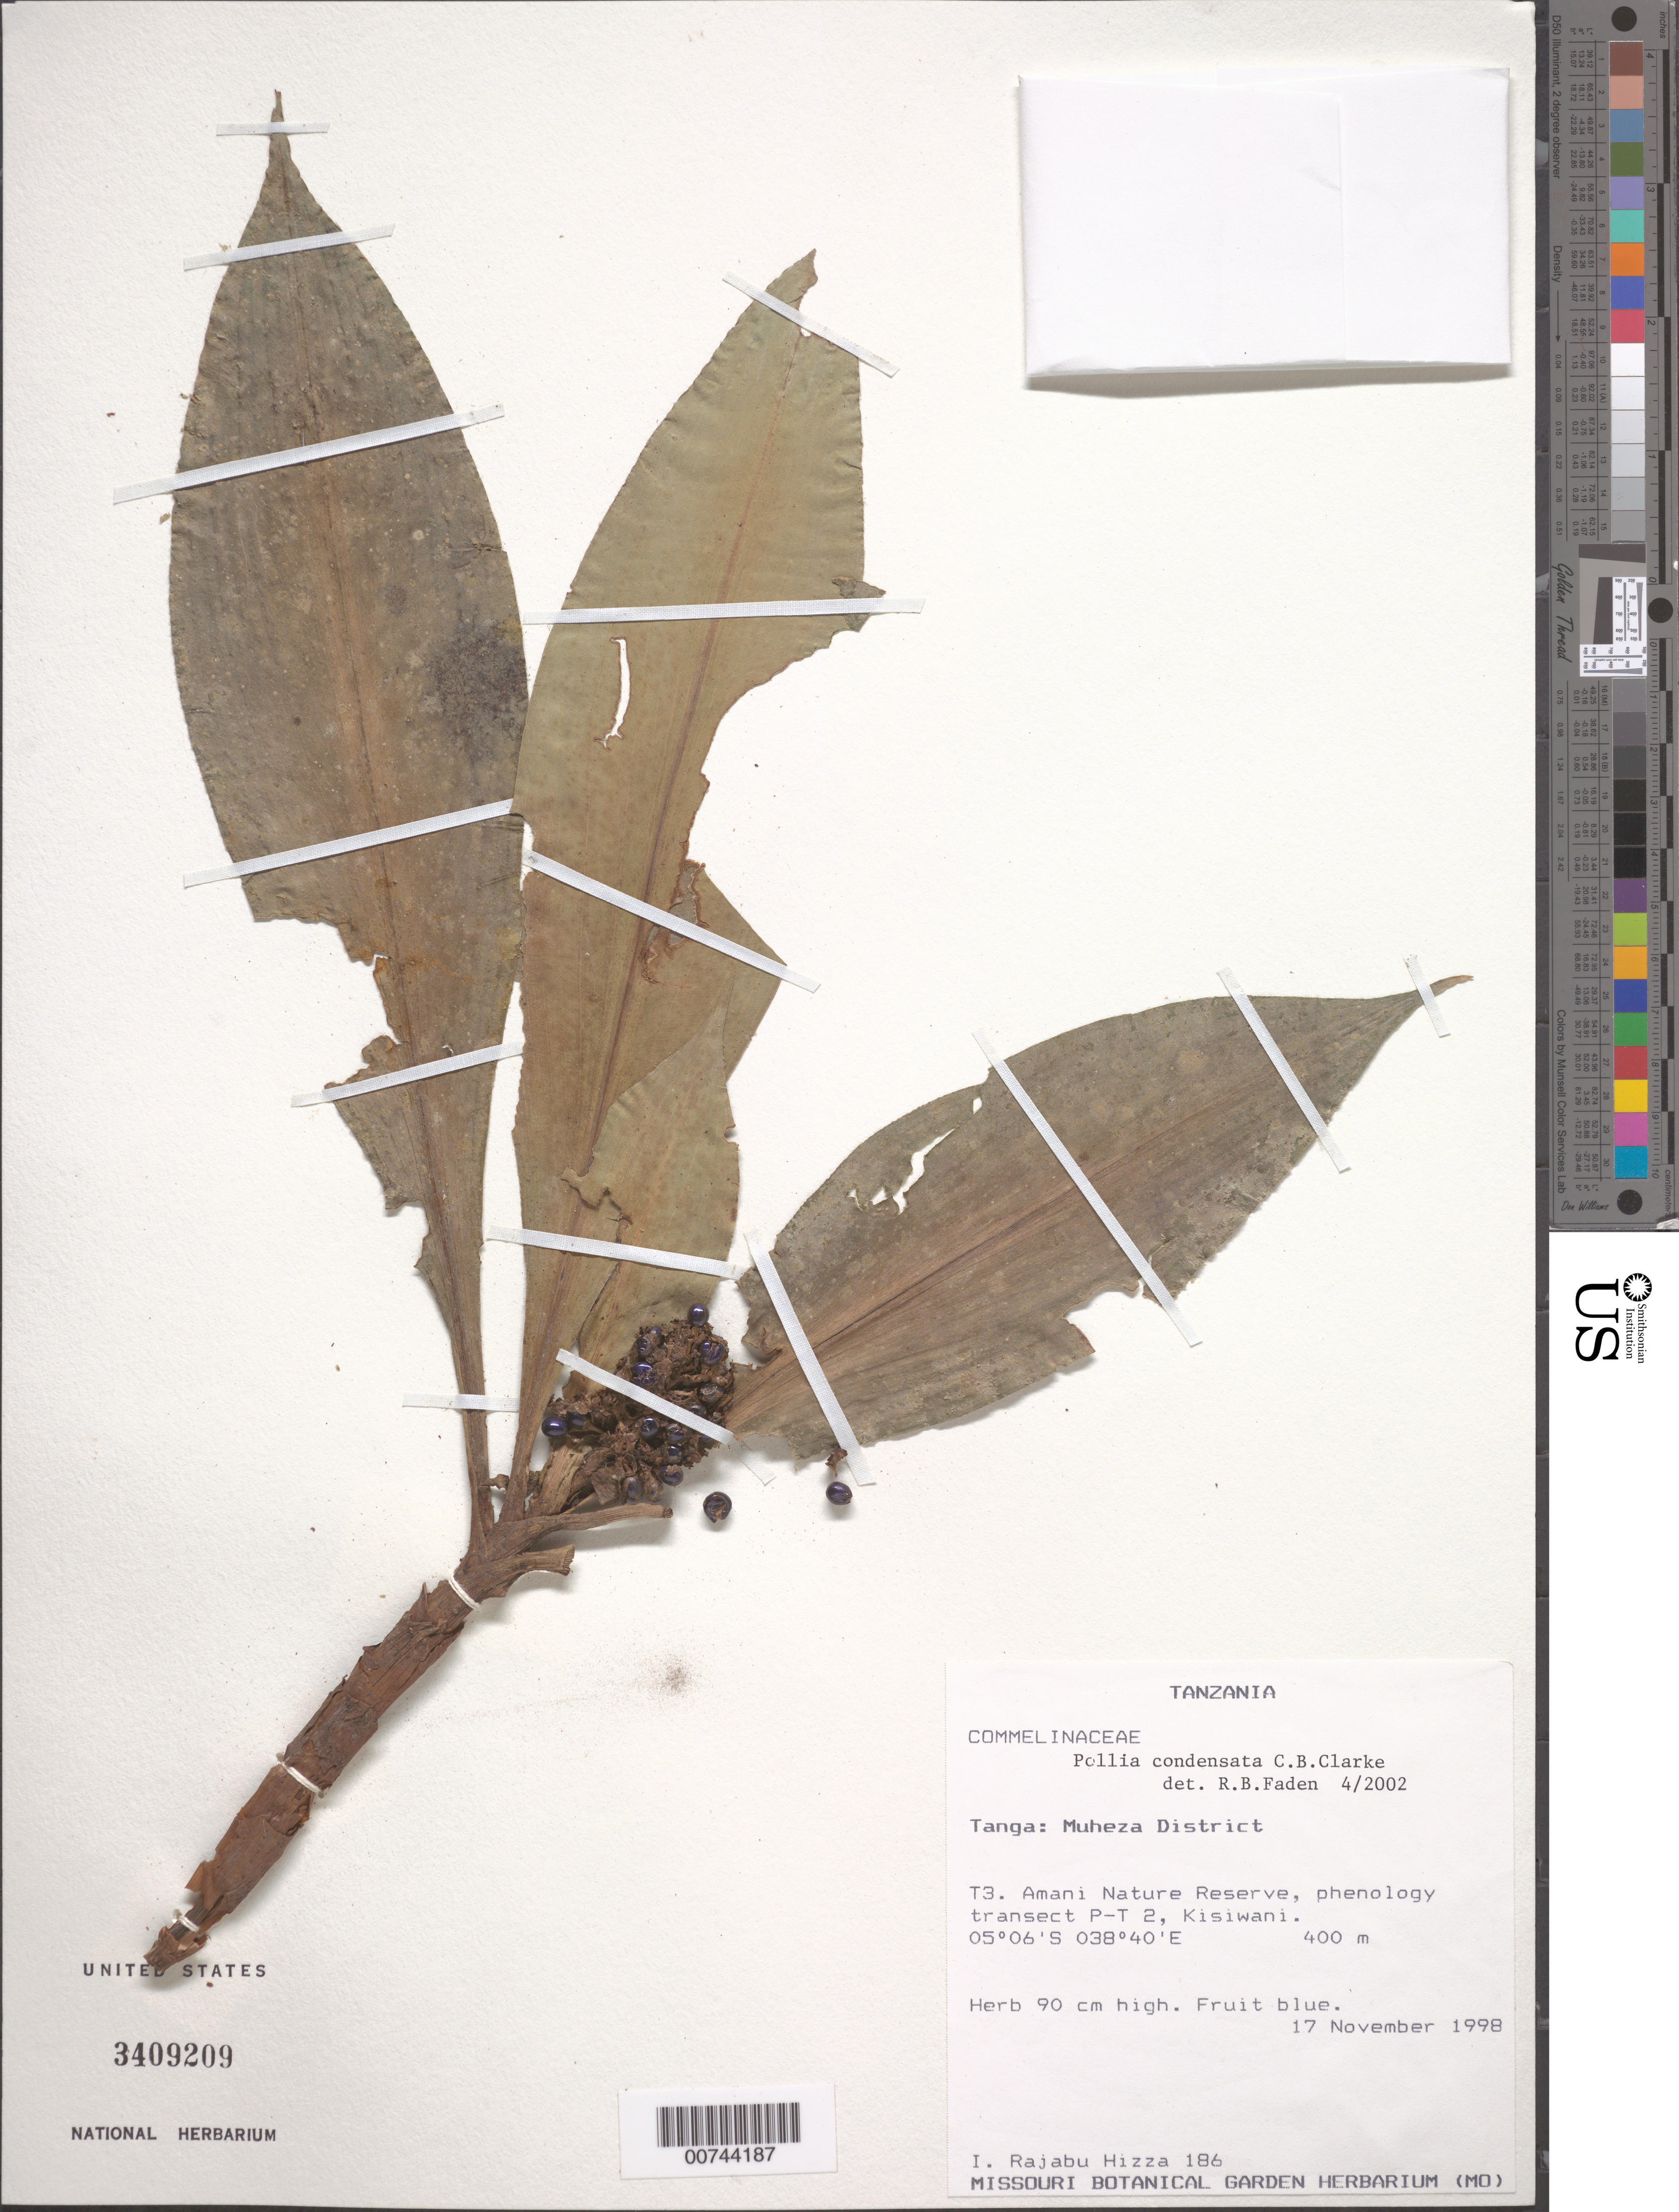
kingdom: Plantae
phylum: Tracheophyta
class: Liliopsida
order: Commelinales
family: Commelinaceae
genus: Pollia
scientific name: Pollia condensata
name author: C.B. Clarke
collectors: I. Hizza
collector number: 186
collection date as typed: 17 Nov 1998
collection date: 1998-11-17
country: Tanzania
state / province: Tanga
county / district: Muheza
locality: T3, Amani Nature Reserve, P-T 2 transect, Kisiwani.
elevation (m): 400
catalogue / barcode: US 3409209